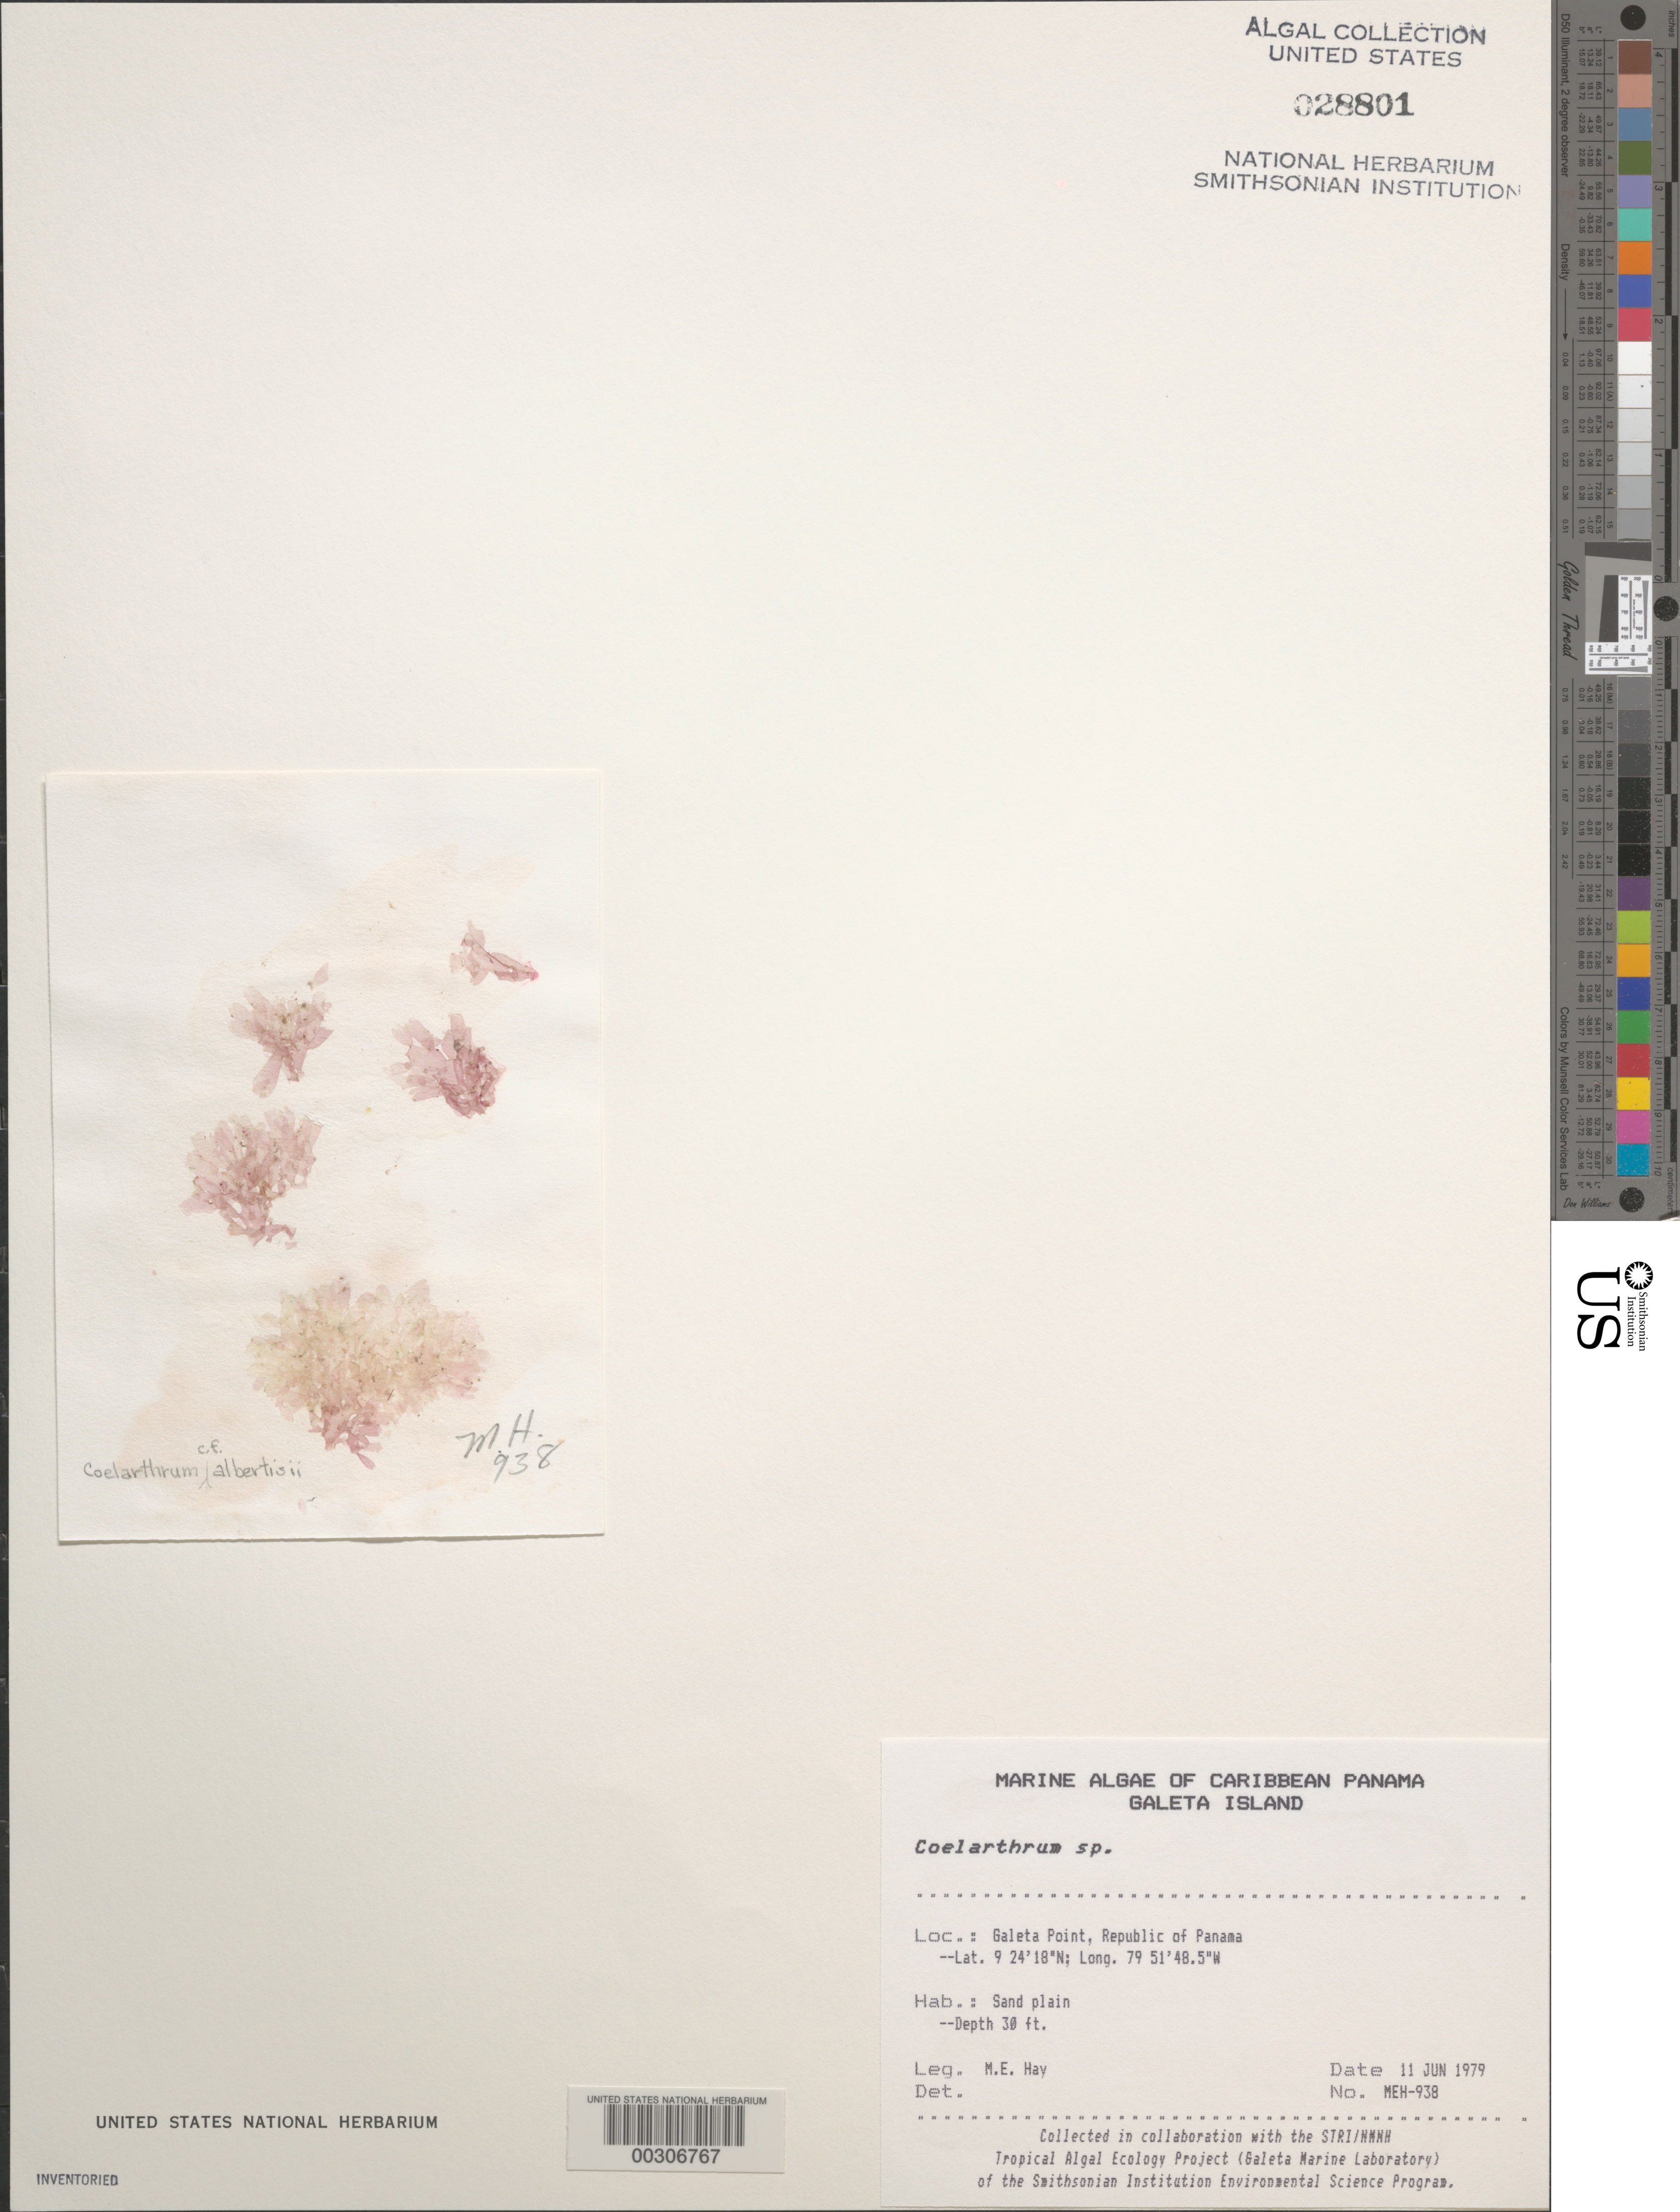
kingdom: Plantae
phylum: Rhodophyta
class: Florideophyceae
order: Rhodymeniales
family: Rhodymeniaceae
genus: Coelarthrum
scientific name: Coelarthrum sp.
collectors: M. E. Hay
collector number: MEH-938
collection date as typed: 11 Jun 1979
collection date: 1979-06-11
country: Panama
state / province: Colón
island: Galeta Island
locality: Galeta Point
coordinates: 9 24' 18" N, 79 51' 48.5" W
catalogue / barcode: US 28801